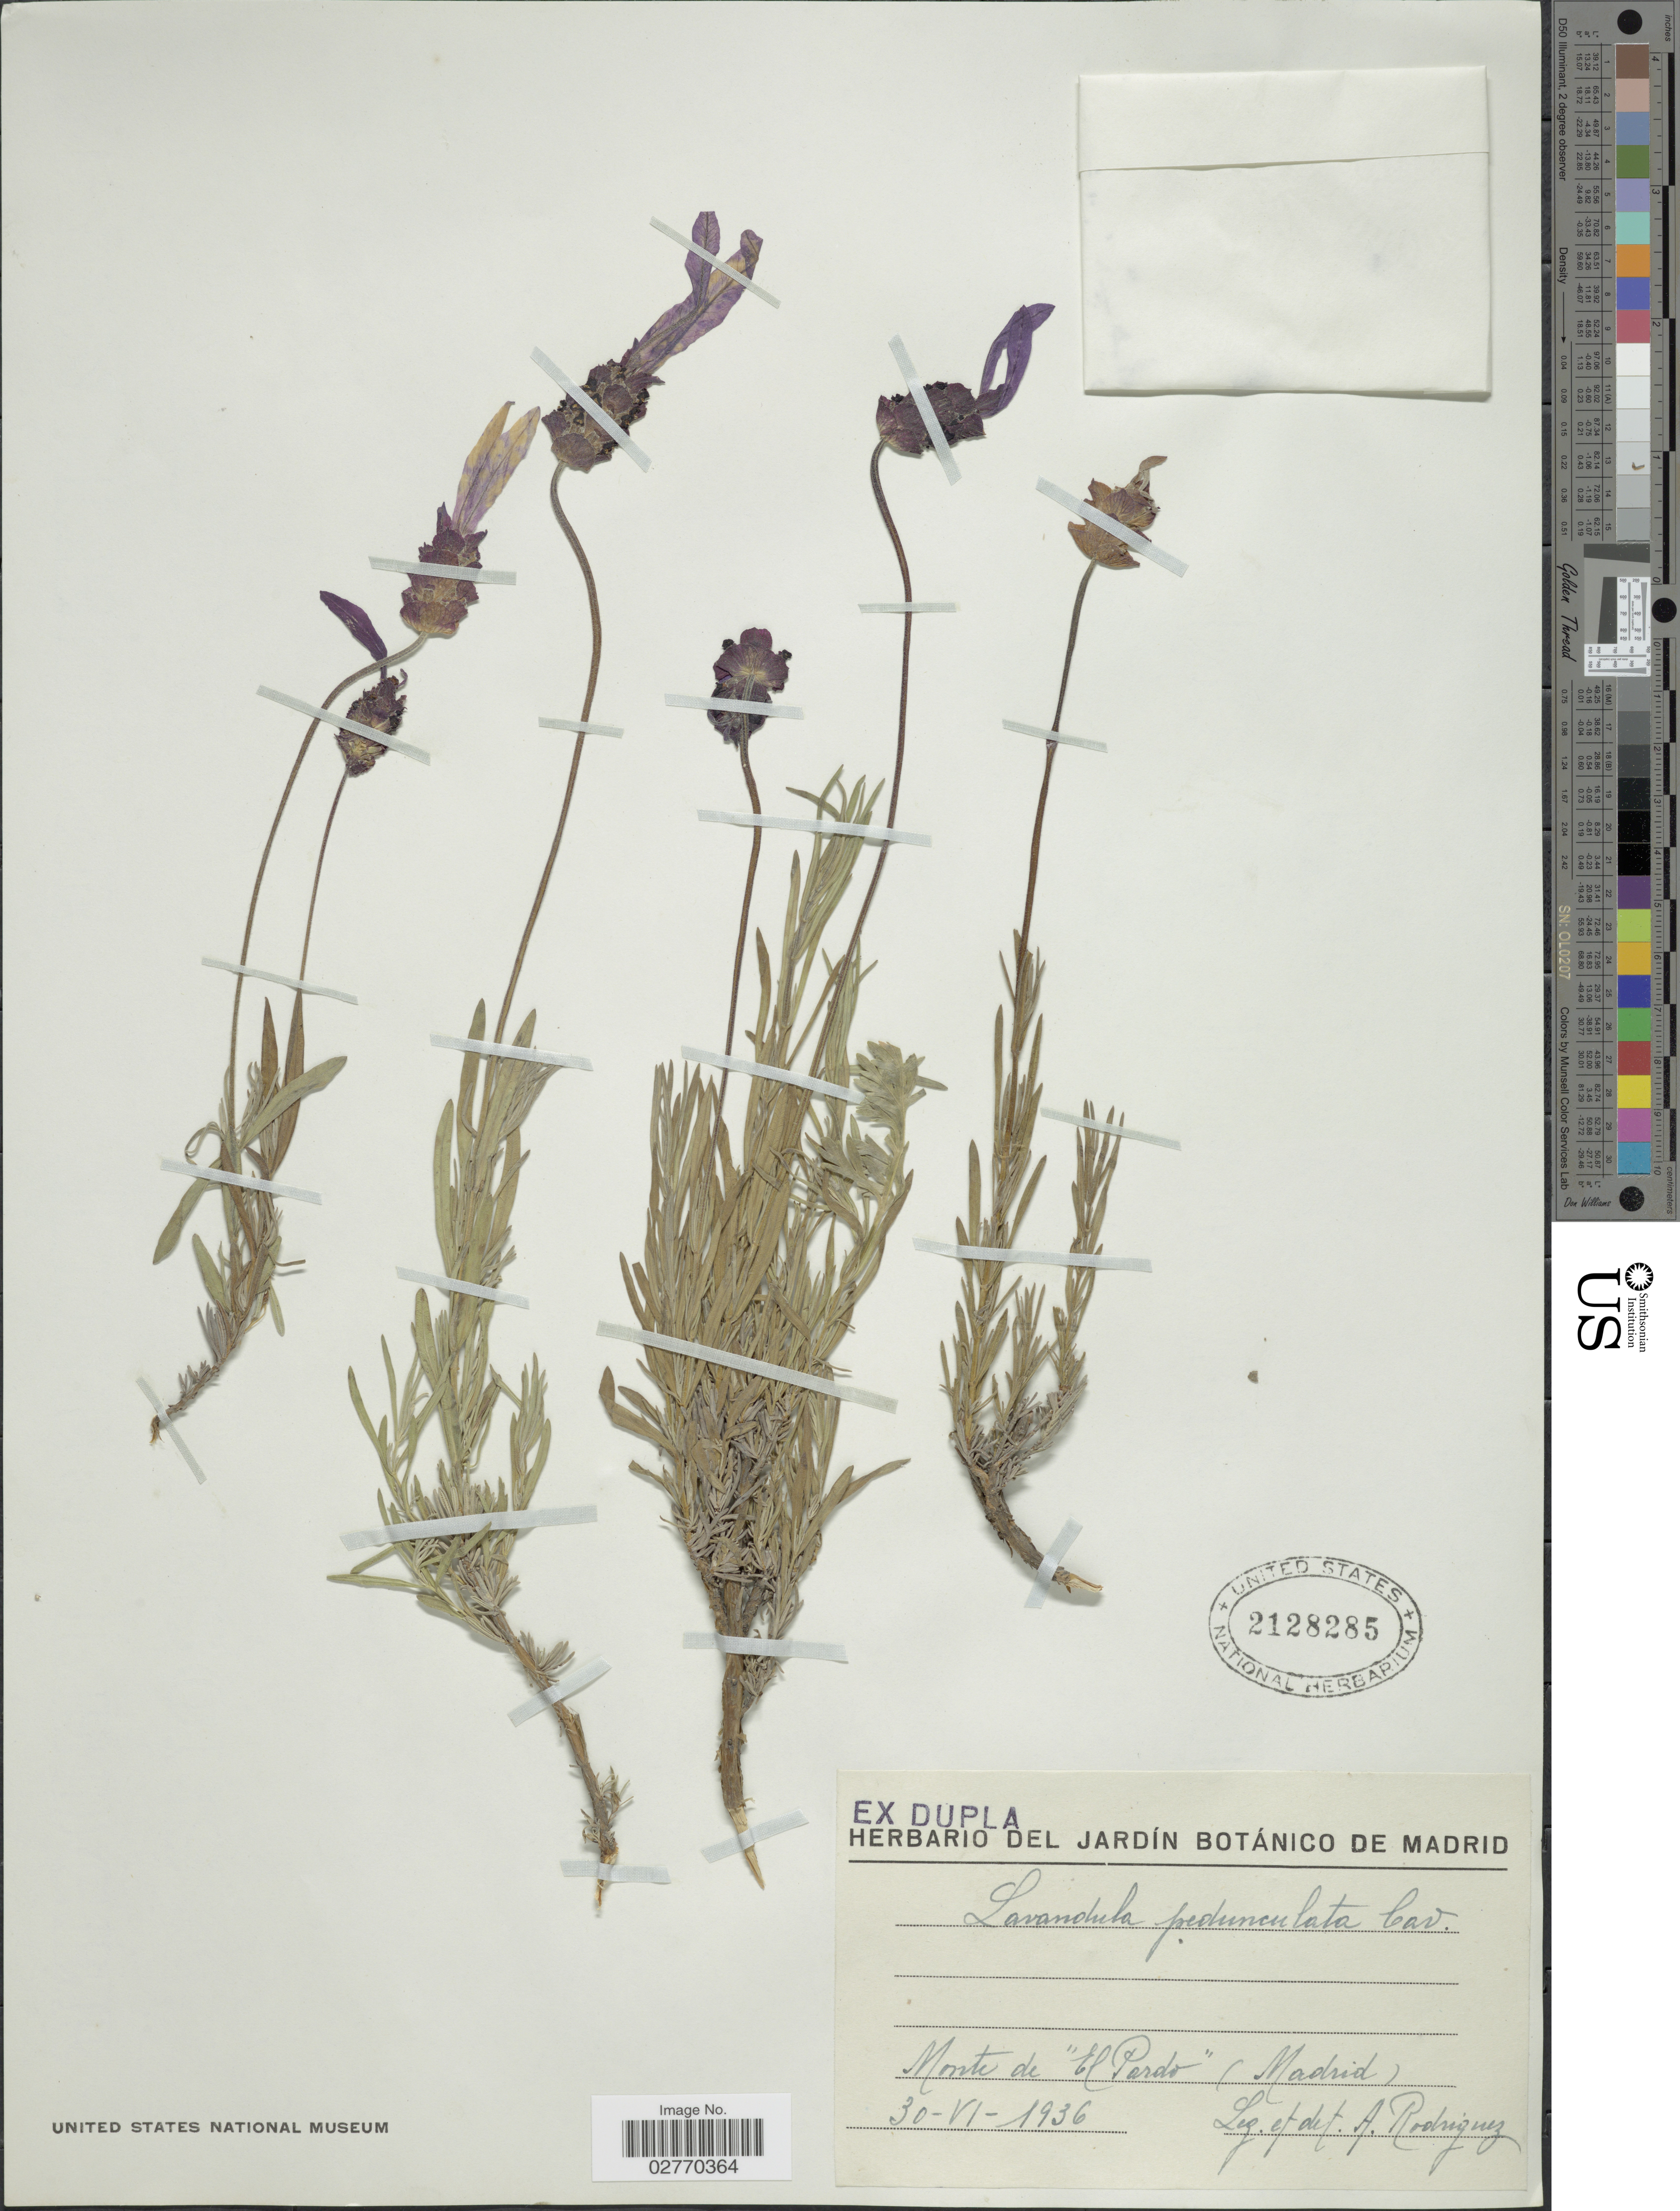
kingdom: Plantae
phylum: Tracheophyta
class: Magnoliopsida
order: Lamiales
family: Lamiaceae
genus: Lavandula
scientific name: Lavandula pedunculata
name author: (Mill.) Cav.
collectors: A. Rodriguez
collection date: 1936-06-30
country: Spain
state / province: Madrid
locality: Monte de "El Pardo".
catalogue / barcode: US 2128285